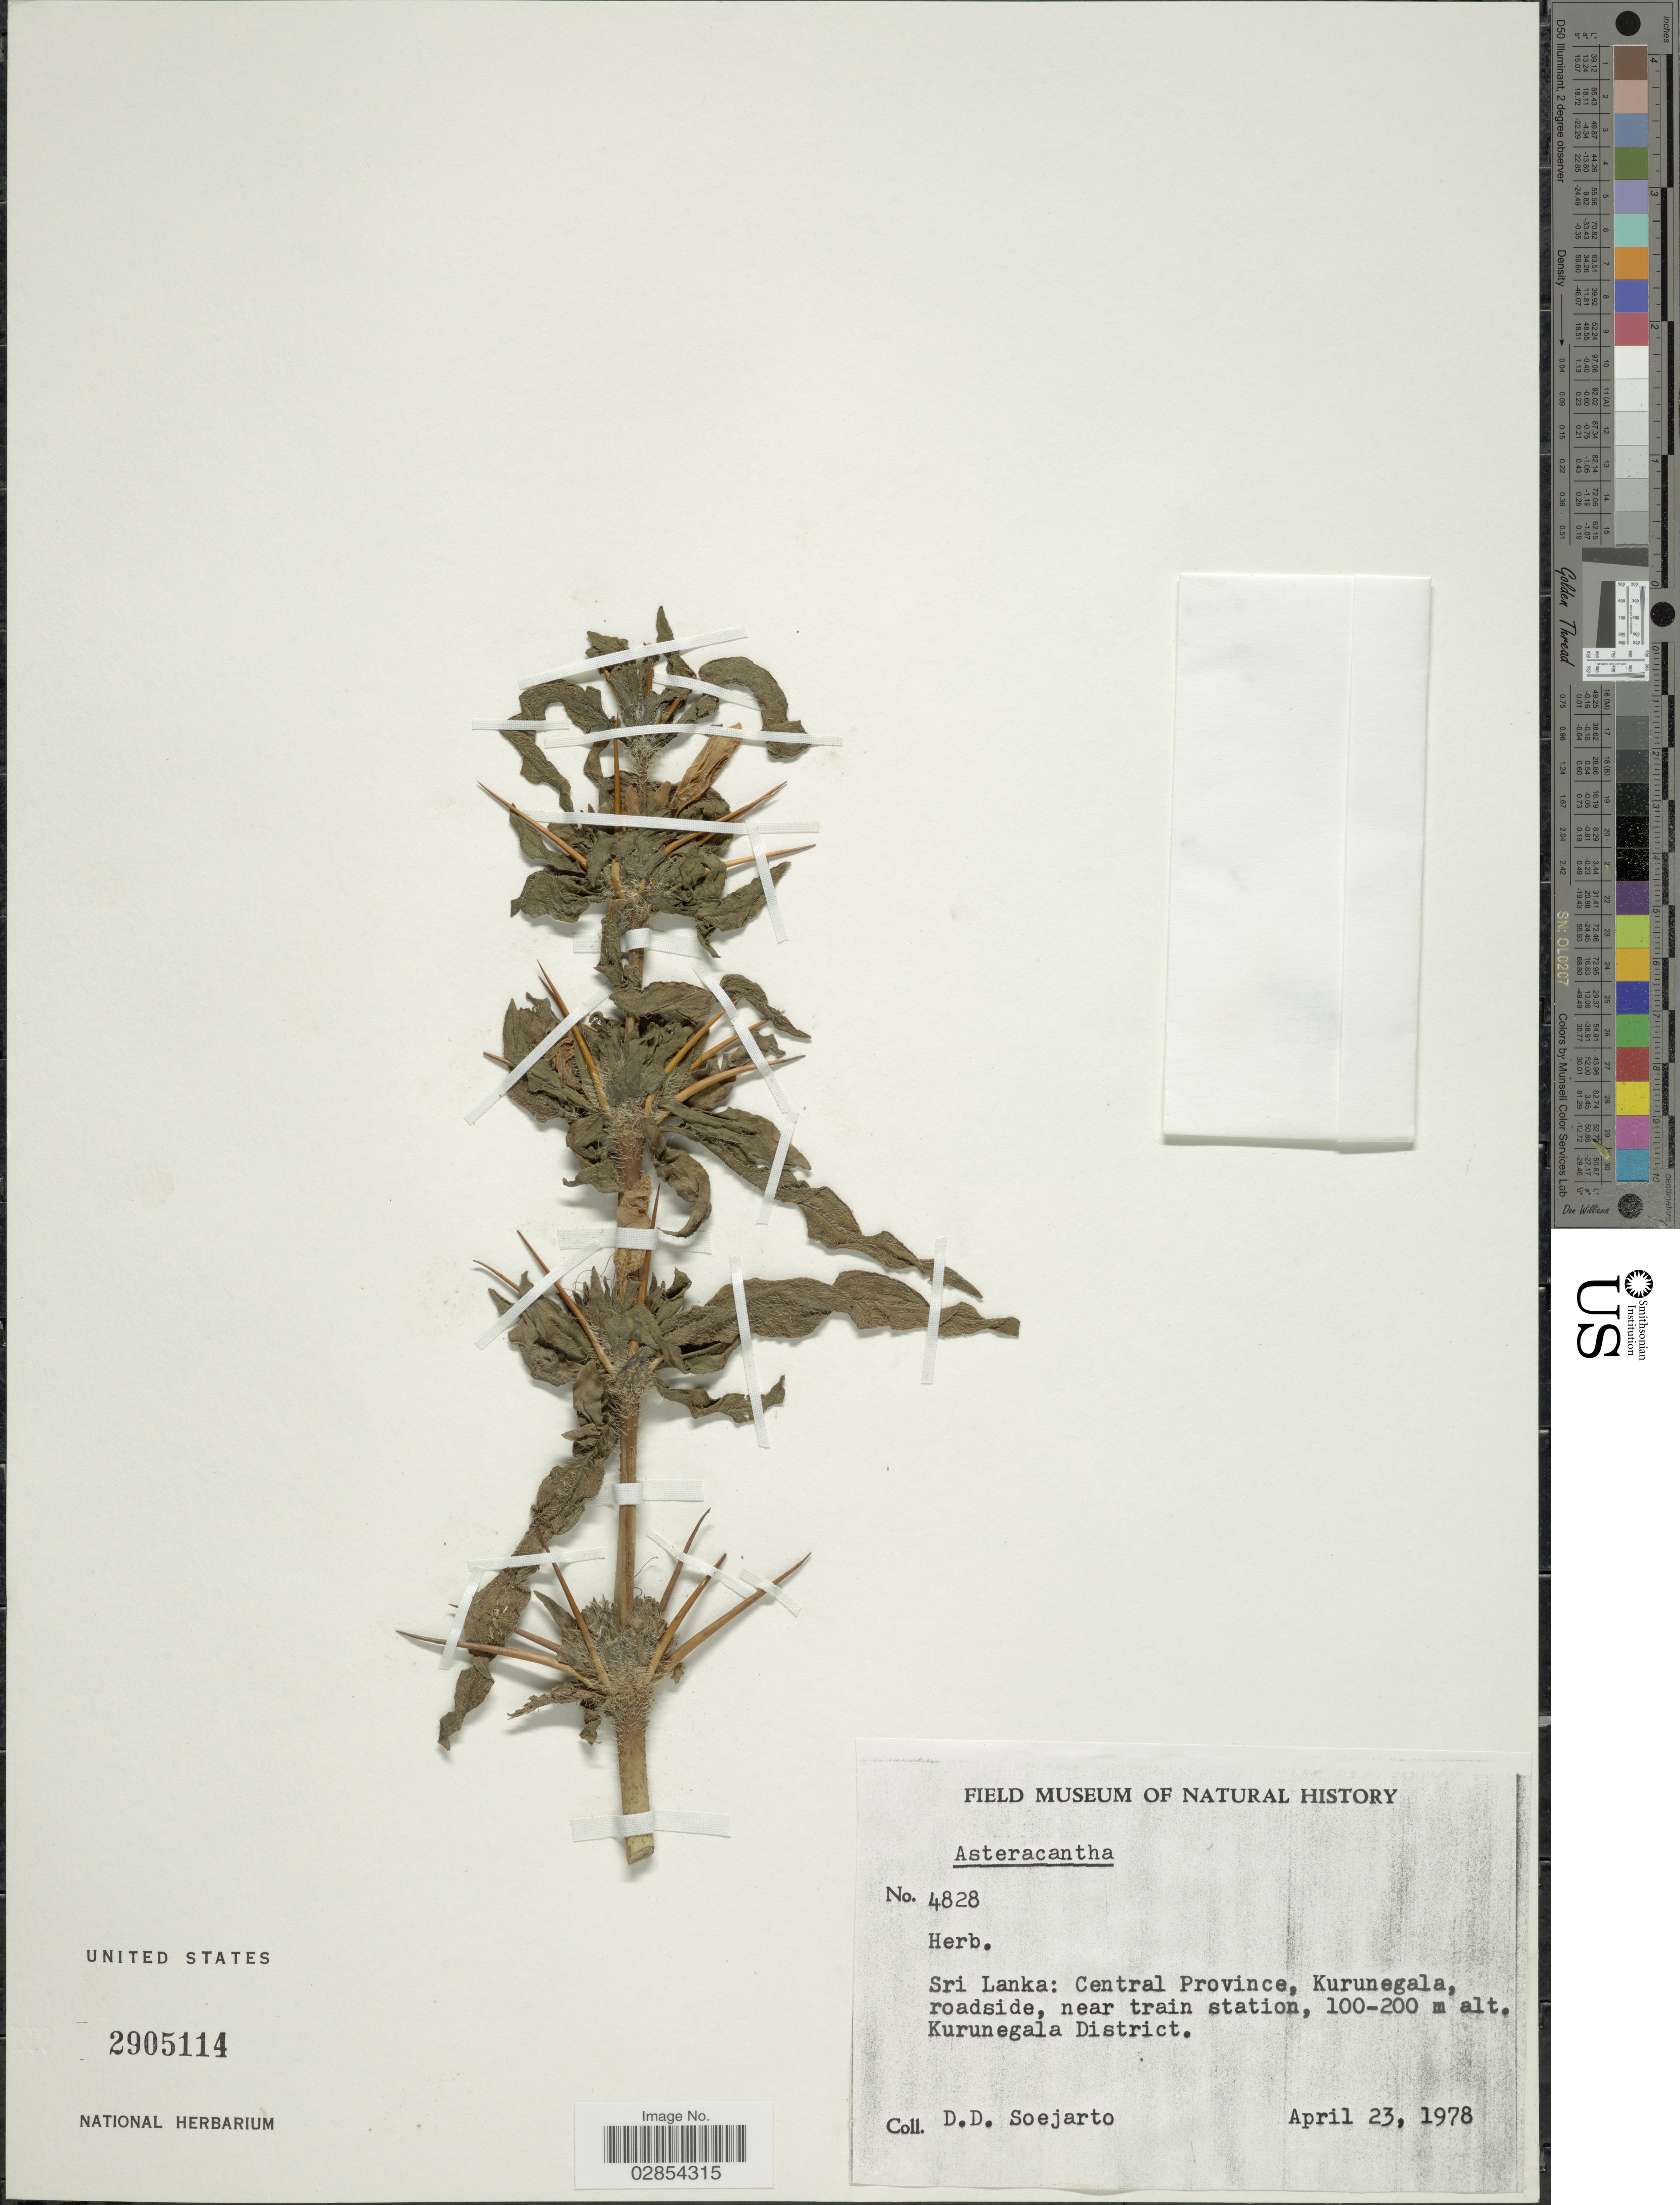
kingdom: Plantae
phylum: Tracheophyta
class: Magnoliopsida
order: Lamiales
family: Acanthaceae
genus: Asteracantha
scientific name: Asteracantha auriculata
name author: Nees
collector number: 4828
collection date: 1978-04-23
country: Sri Lanka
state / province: Central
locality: Kurunegala, roadside, near train station, Kurunegala District.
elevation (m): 100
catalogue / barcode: US 2905114